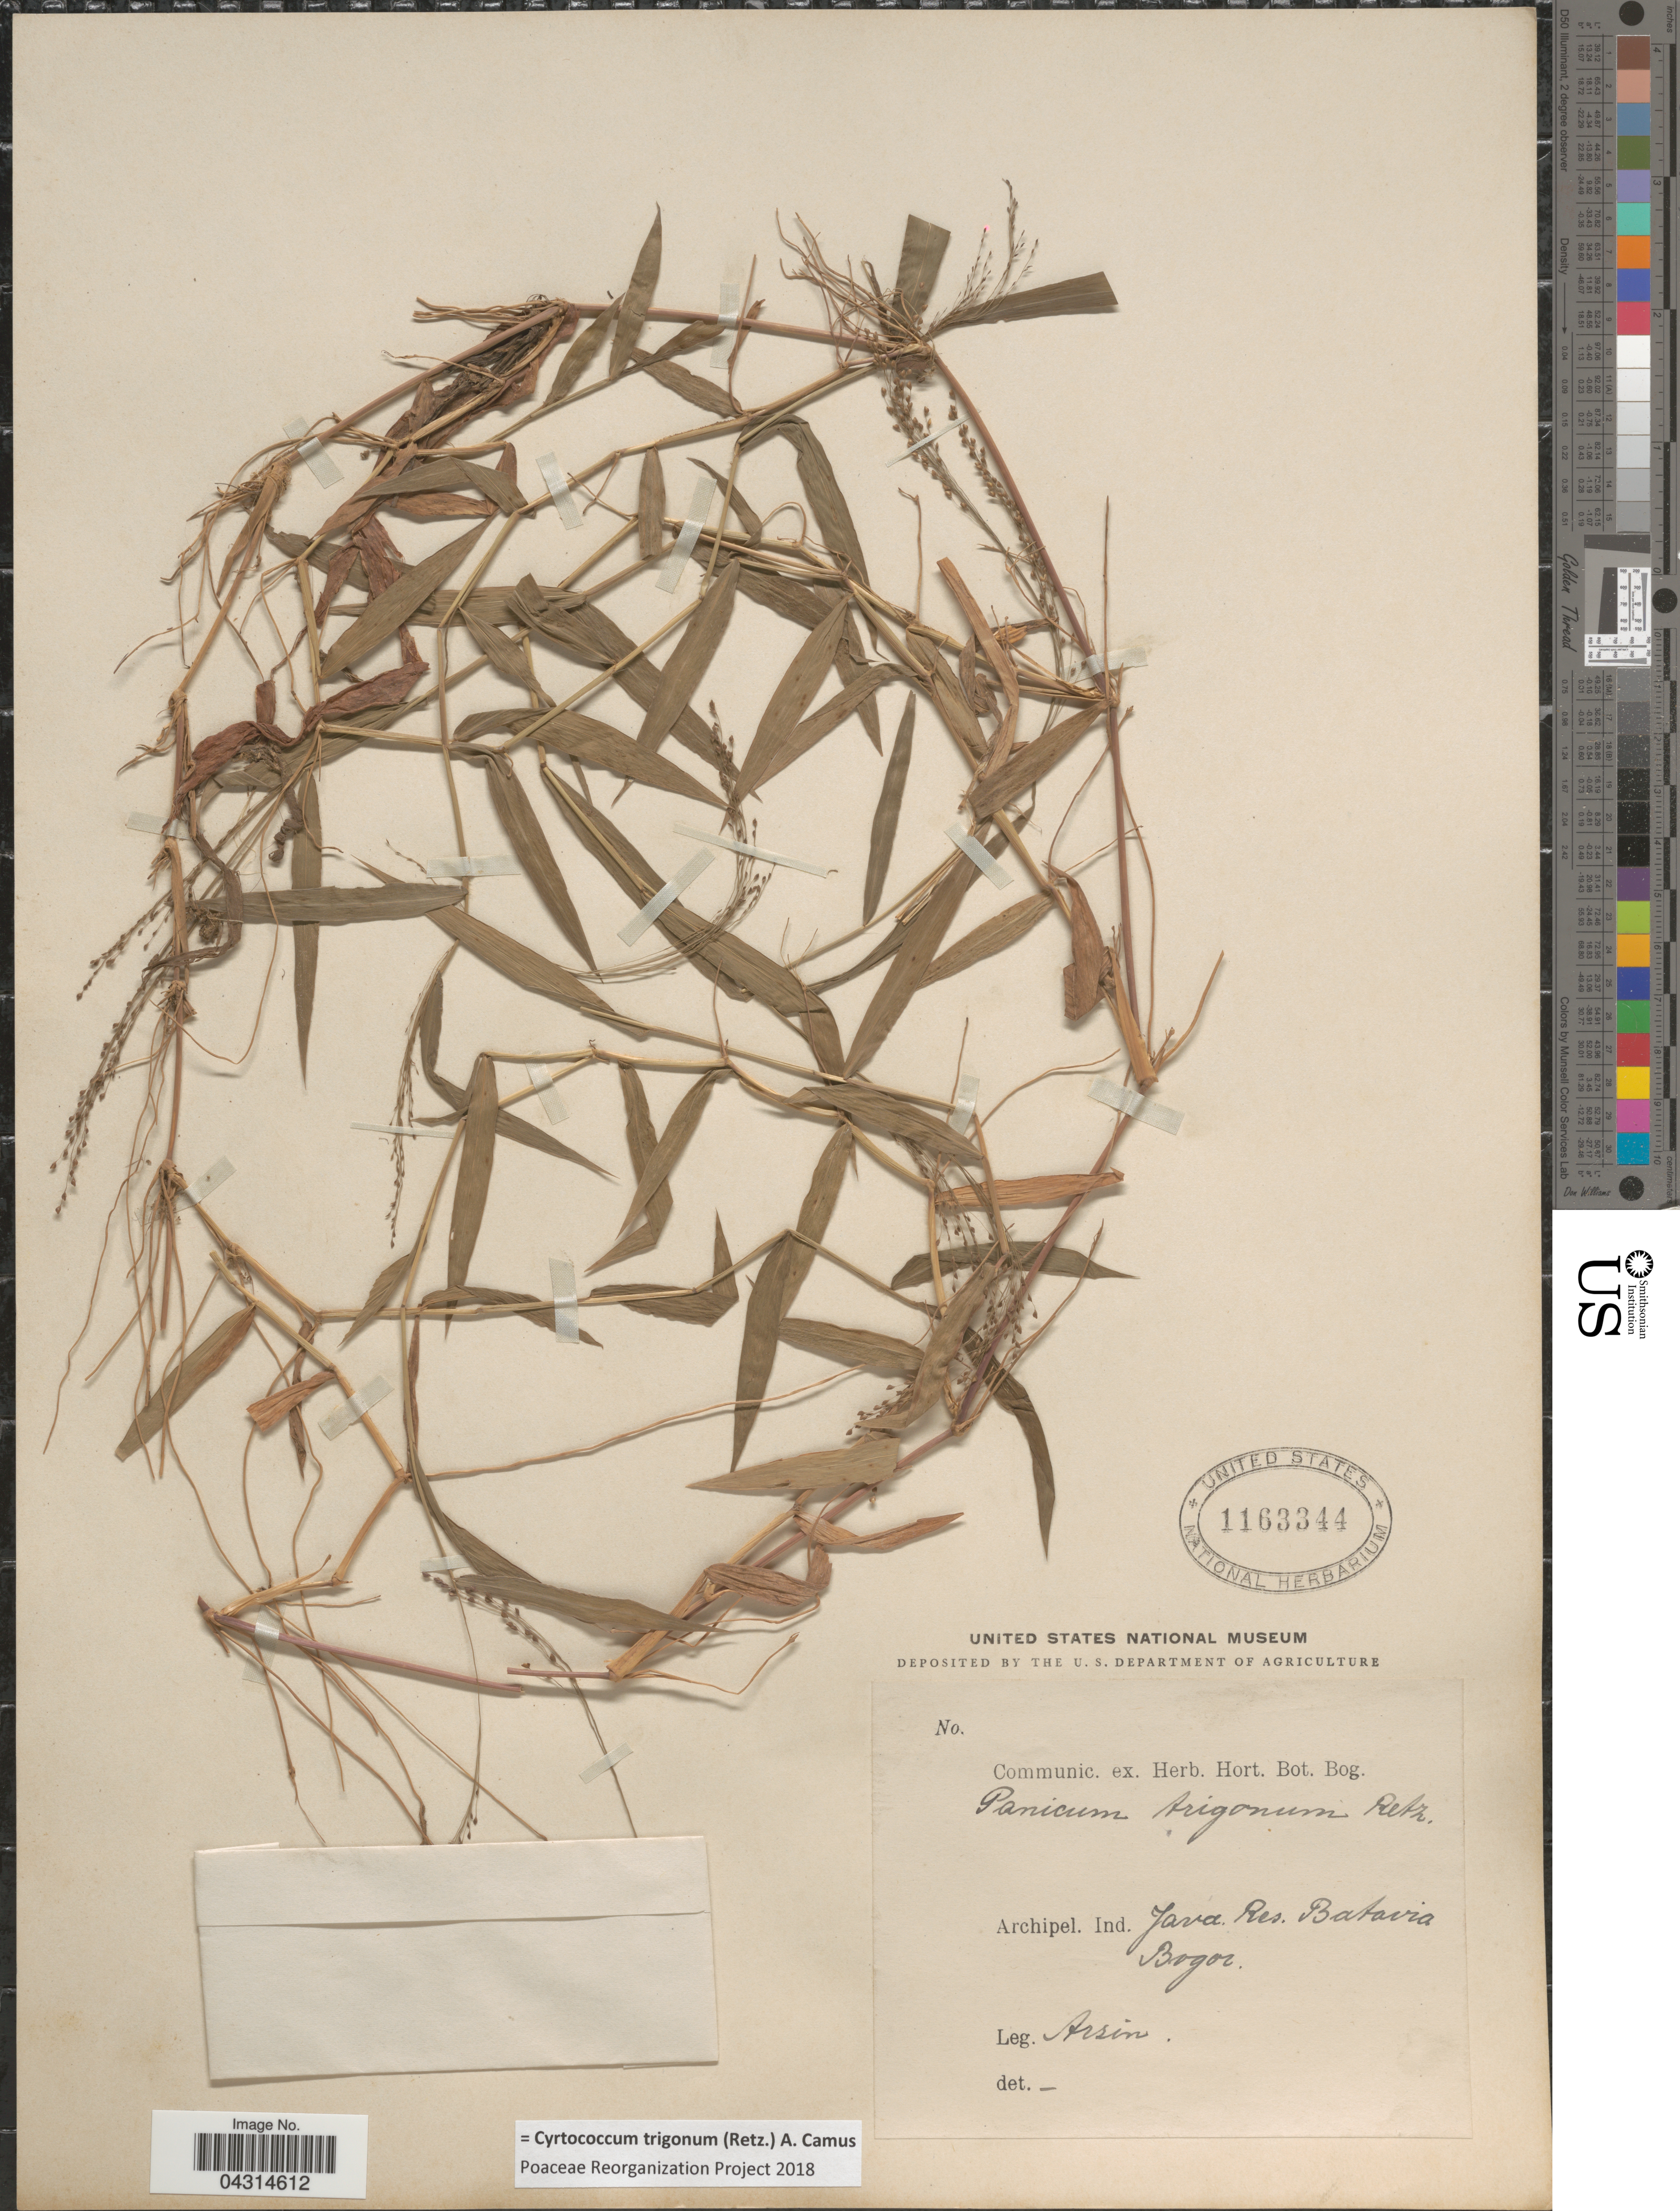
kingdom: Plantae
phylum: Tracheophyta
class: Liliopsida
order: Poales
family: Poaceae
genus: Cyrtococcum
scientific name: Cyrtococcum trigonum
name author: (Retz.) A. Camus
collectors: Arsin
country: Indonesia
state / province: Java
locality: Archipel. Ind. Java. Res. Batavia. Bogor.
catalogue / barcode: US 1163344